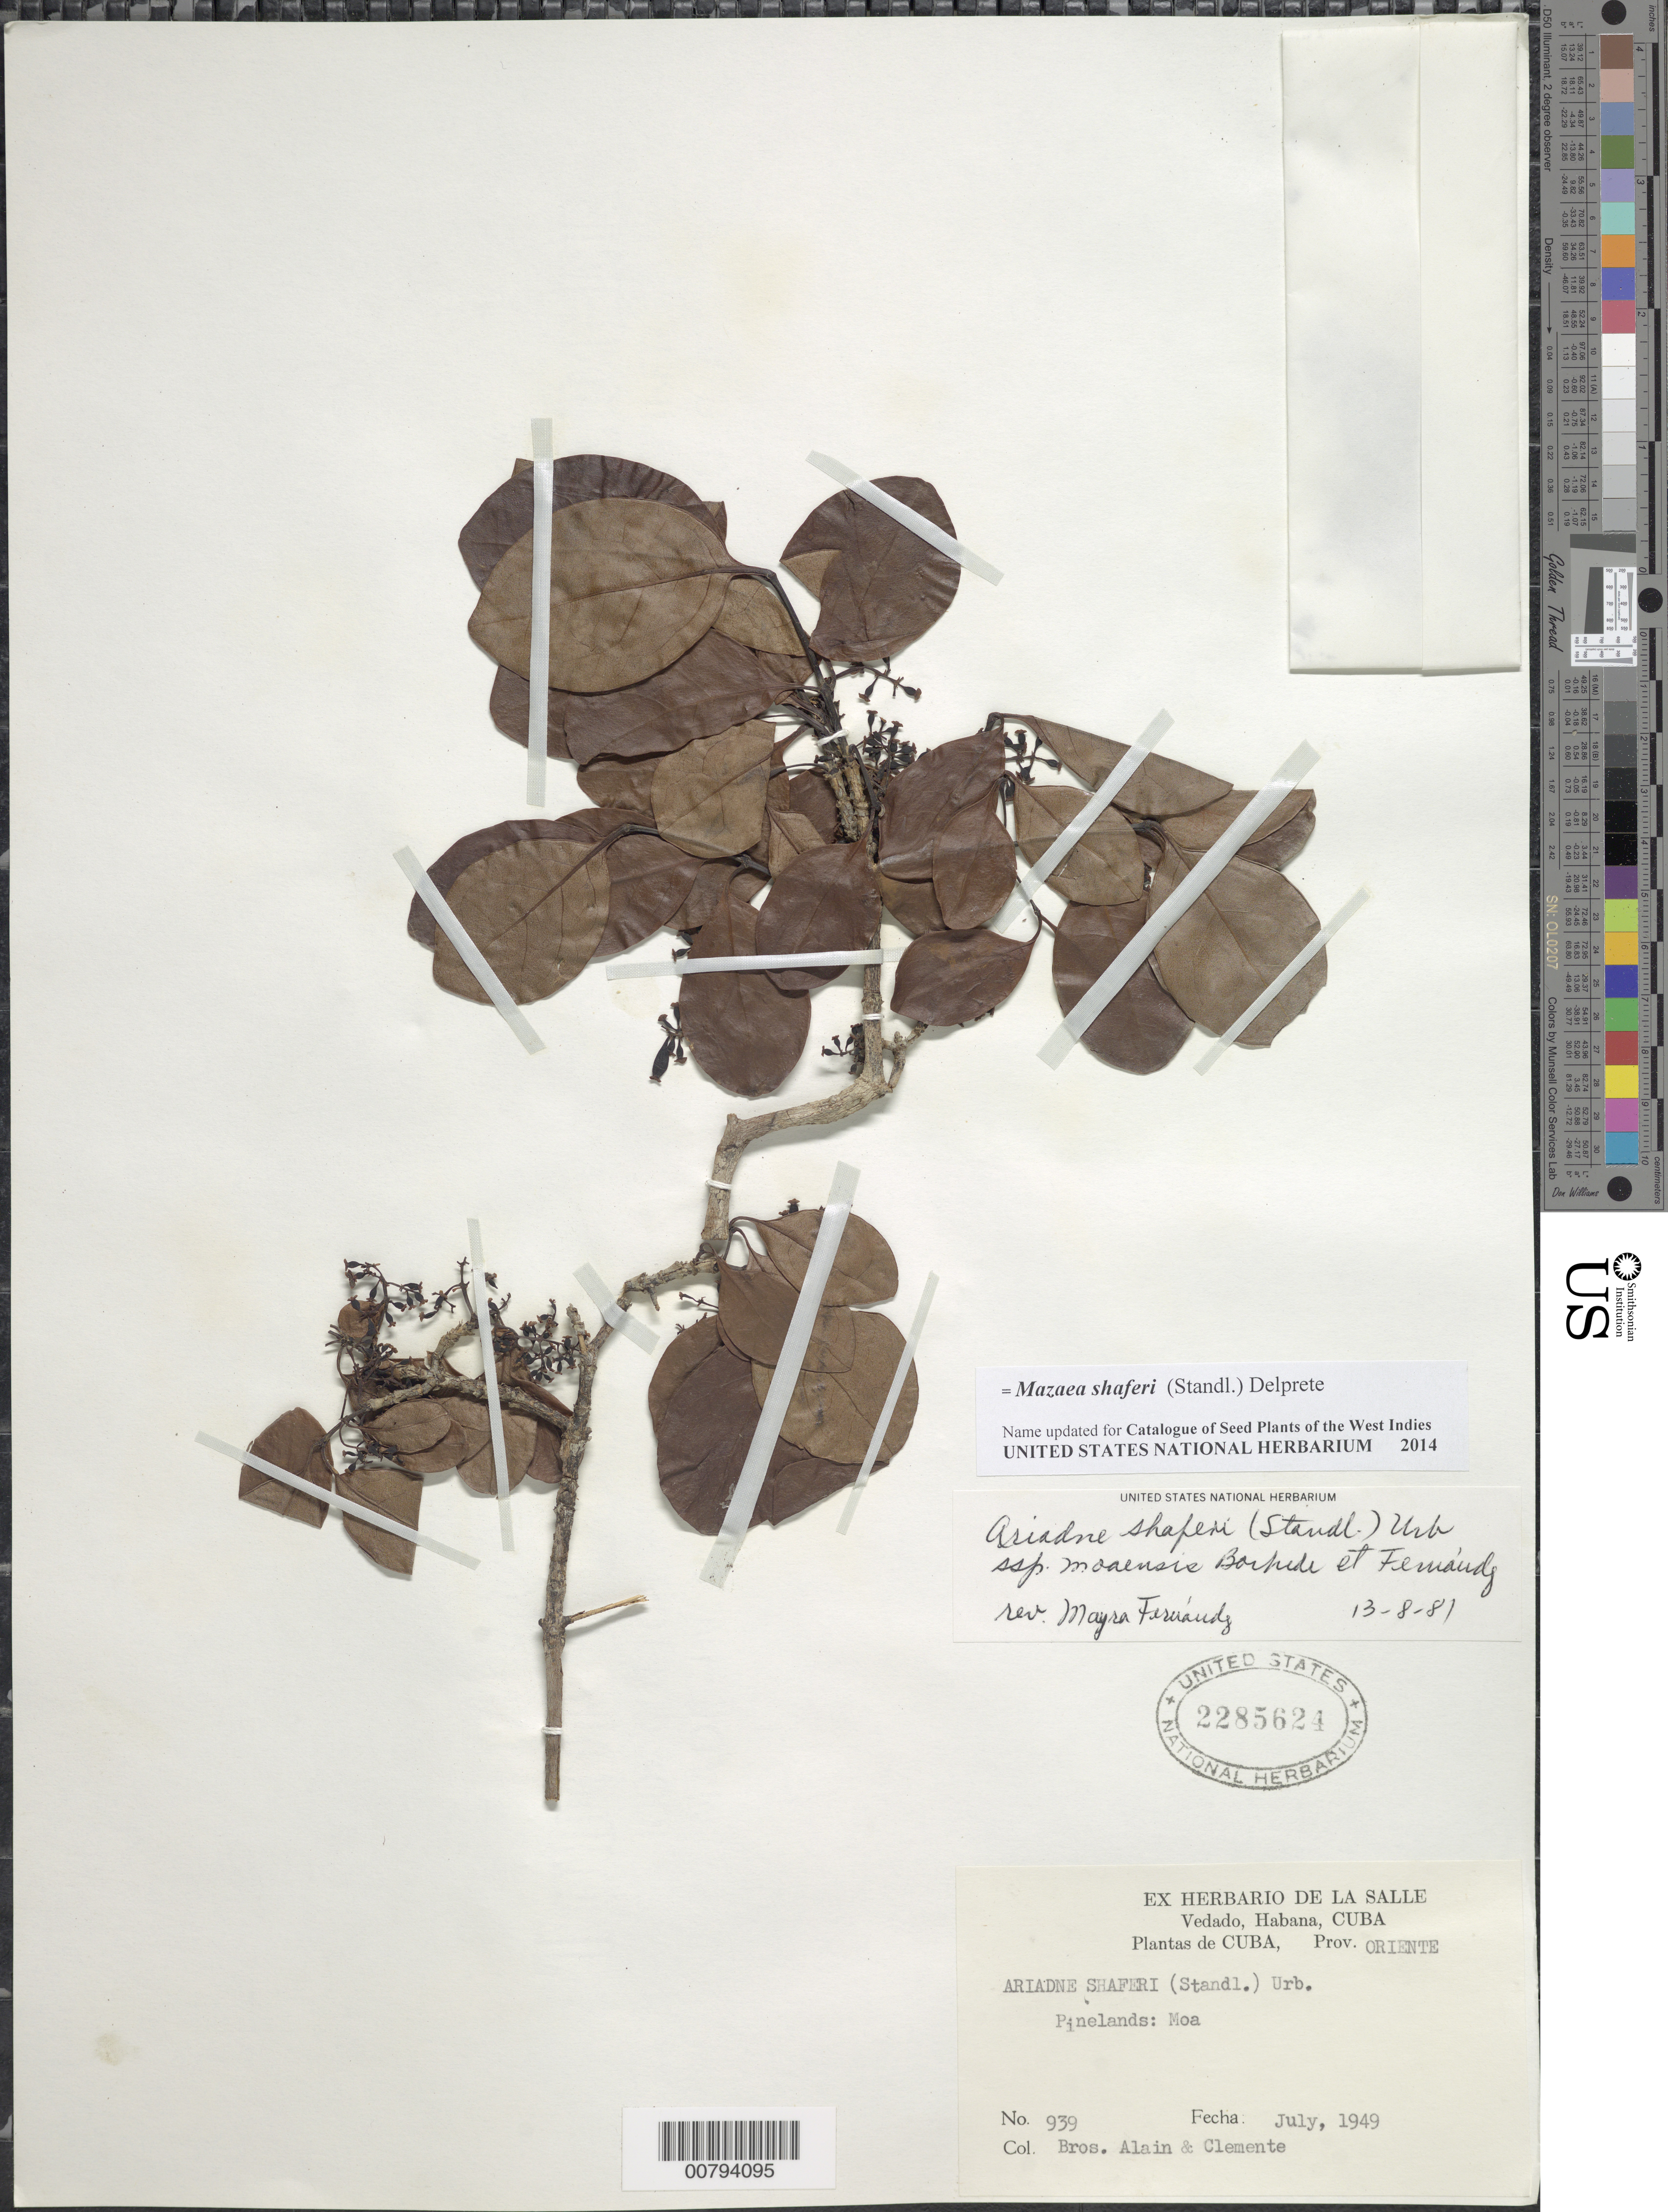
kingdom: Plantae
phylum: Tracheophyta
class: Magnoliopsida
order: Gentianales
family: Rubiaceae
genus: Mazaea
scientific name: Mazaea shaferi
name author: (Standl.) Delprete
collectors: A. H. Liogier & Bro. Clemente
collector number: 939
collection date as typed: Jul 1949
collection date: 1949-07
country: Cuba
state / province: Holguín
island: Cuba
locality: Moa [Oriente]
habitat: Pinelands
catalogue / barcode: US 2285624